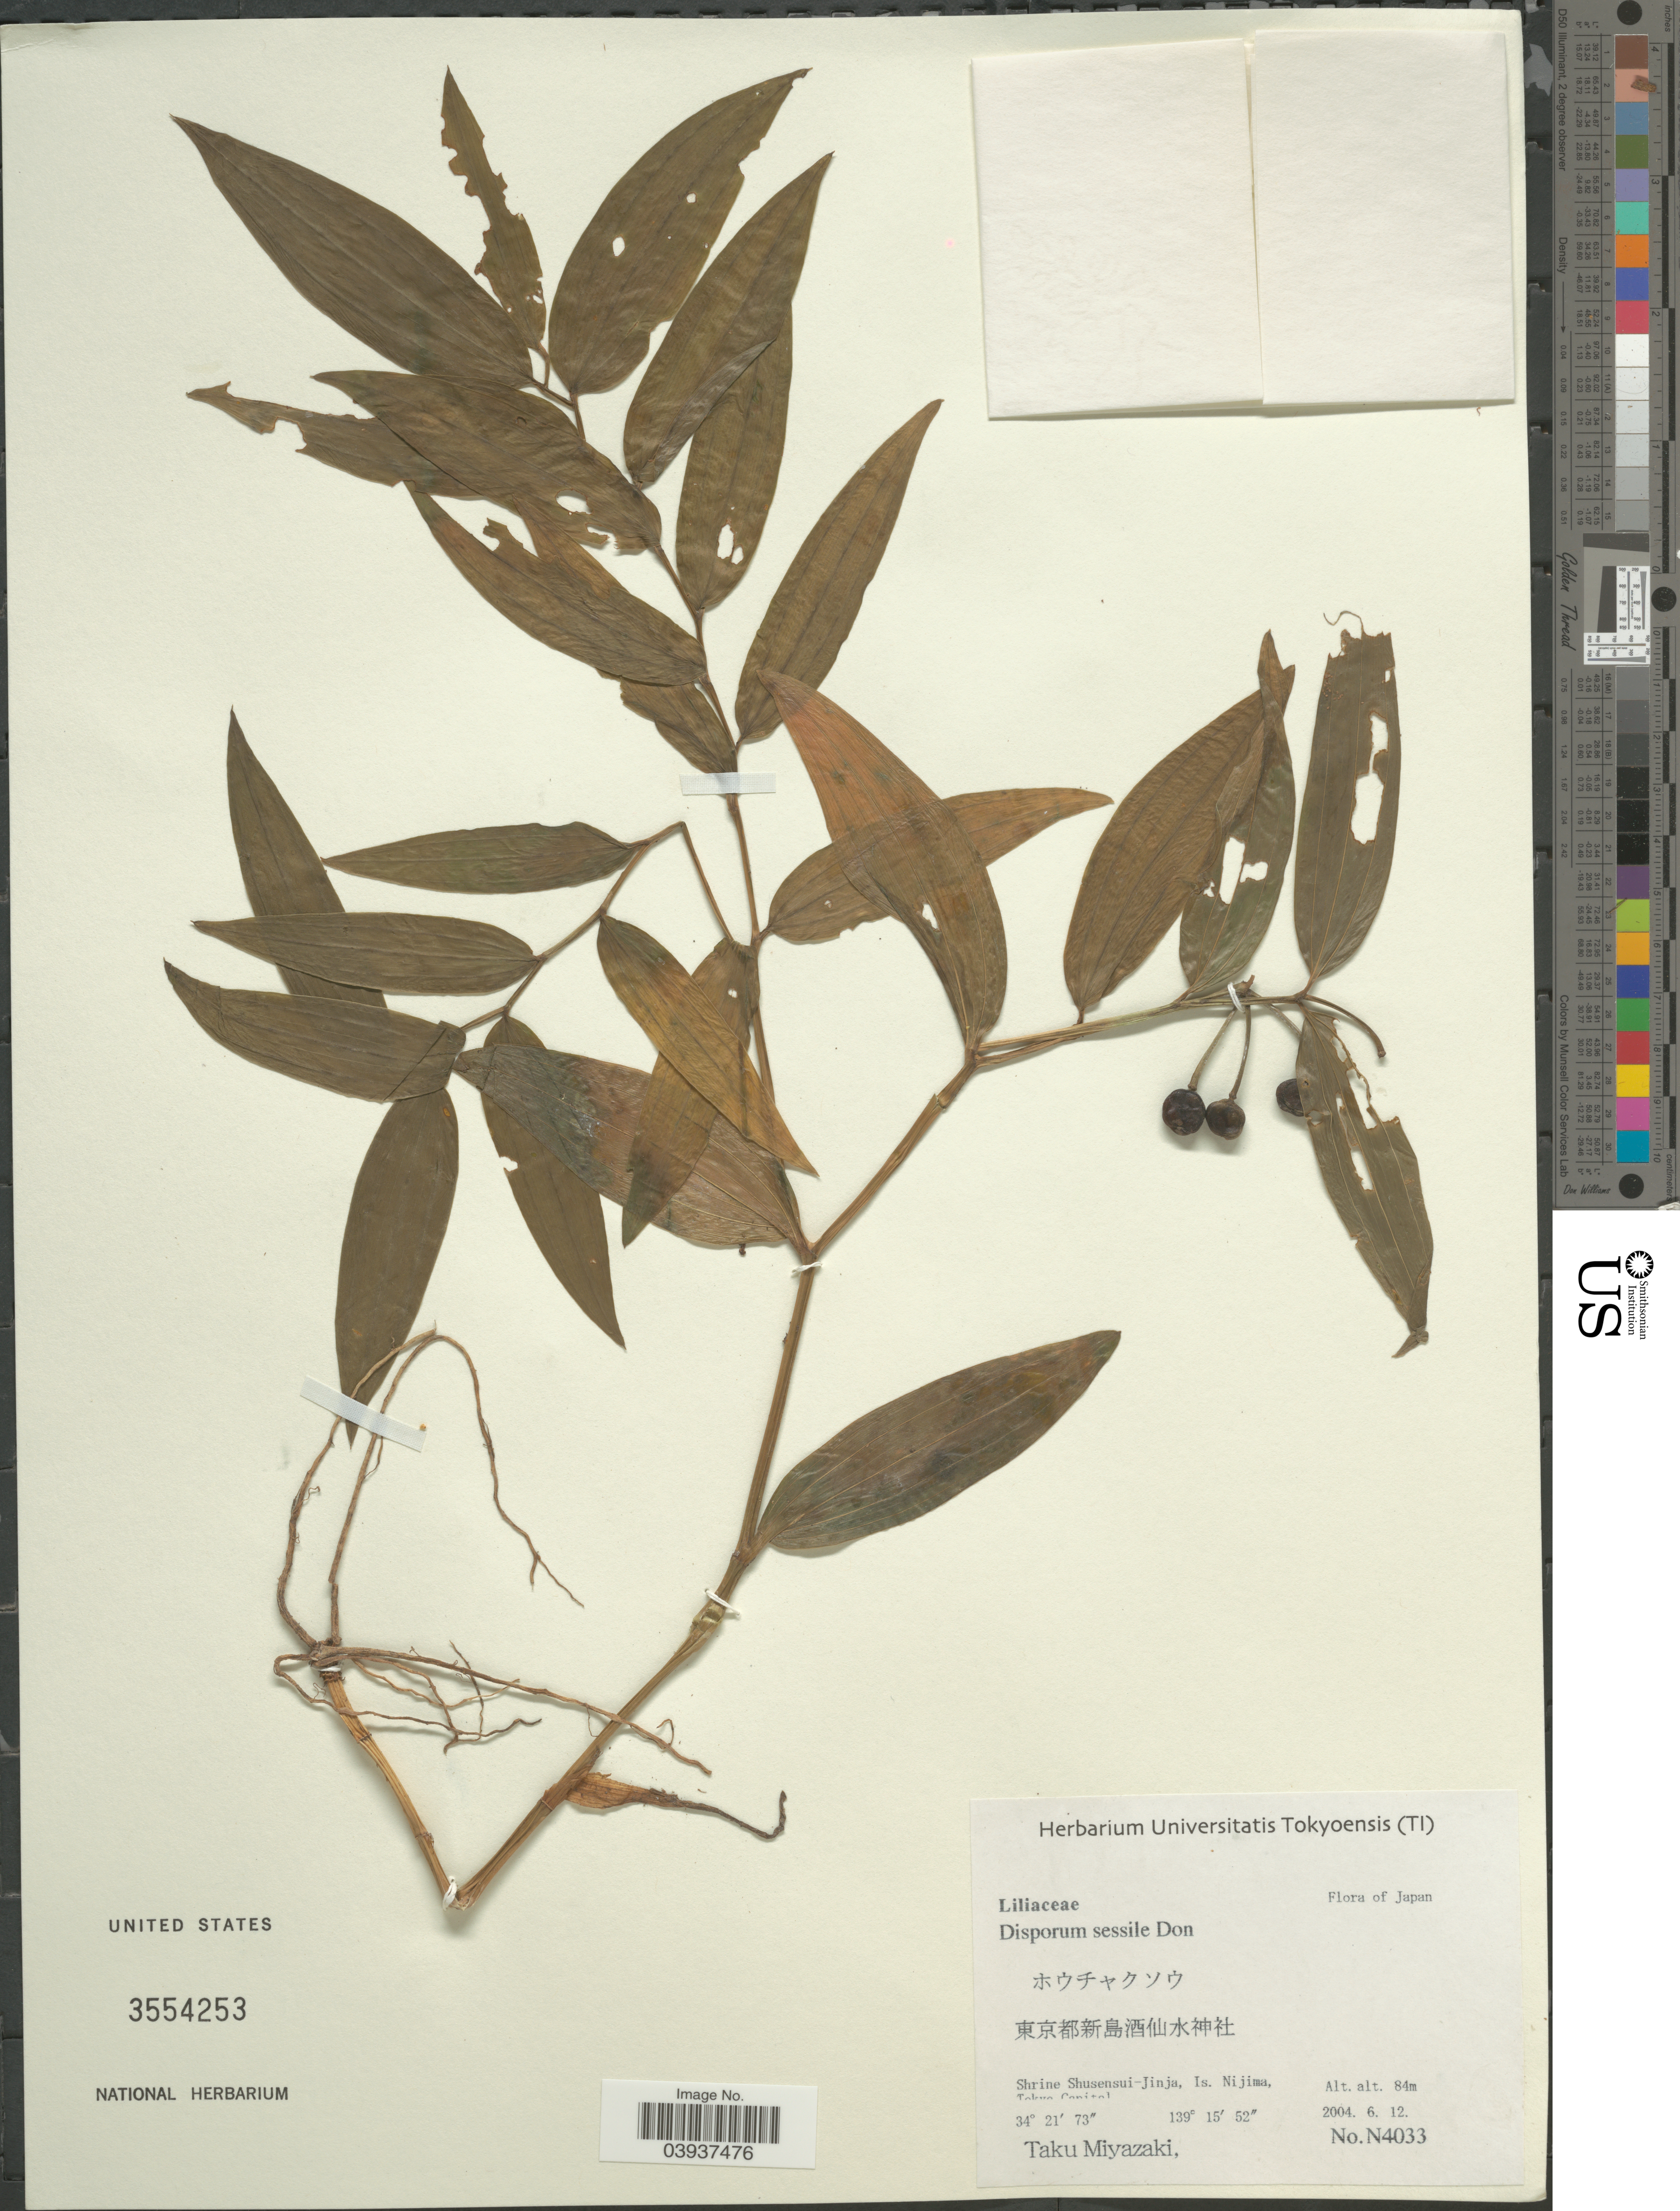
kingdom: Plantae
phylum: Tracheophyta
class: Liliopsida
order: Liliales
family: Colchicaceae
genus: Disporum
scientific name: Disporum sessile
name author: D. Don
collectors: T. Miyazaki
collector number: N4033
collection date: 2004-06-12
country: Japan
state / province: Tokyo, Federal City of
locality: Shrine Shusensui-Jinja, Is. Nijima, [illegible text].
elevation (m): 84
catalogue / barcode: US 3554253